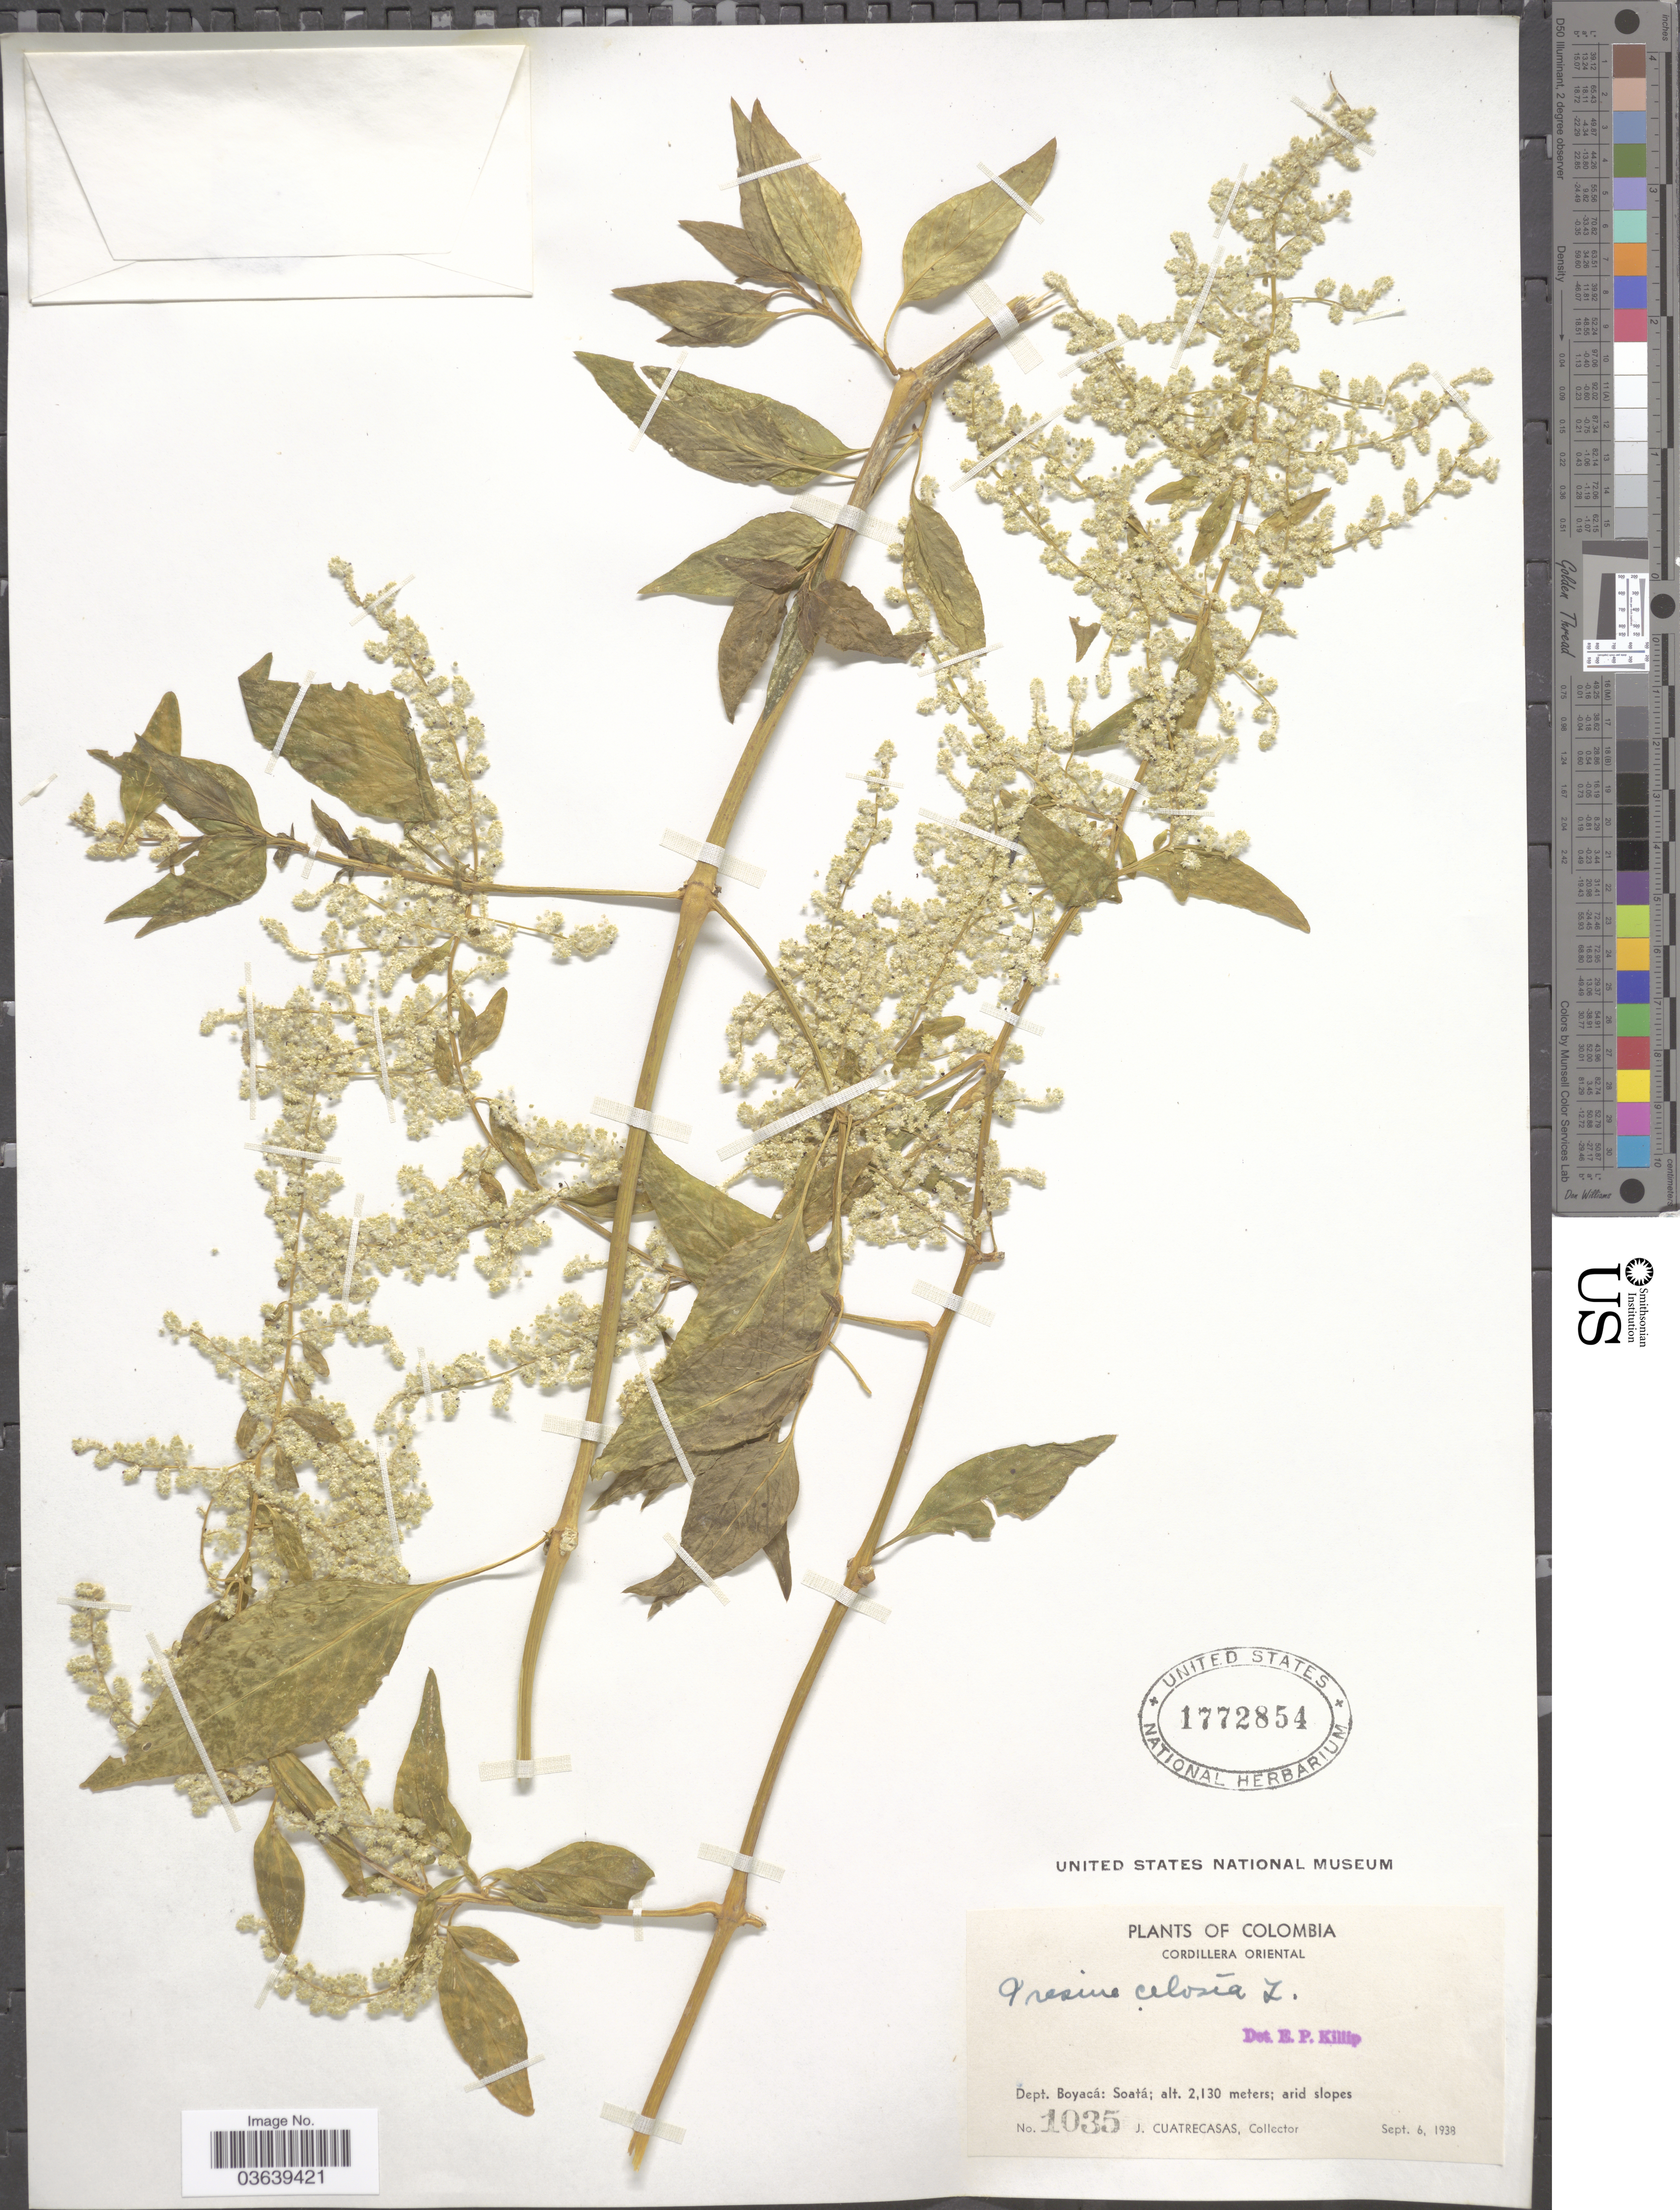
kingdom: Plantae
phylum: Tracheophyta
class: Magnoliopsida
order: Caryophyllales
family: Amaranthaceae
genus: Iresine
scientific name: Iresine celosia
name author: L.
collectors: J. Cuatrecasas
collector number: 1035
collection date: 1938-09-06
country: Colombia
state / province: Boyacá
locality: Cordillera Oriental. Dept. Boyacá: Soatá.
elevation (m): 2130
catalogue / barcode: US 1772854